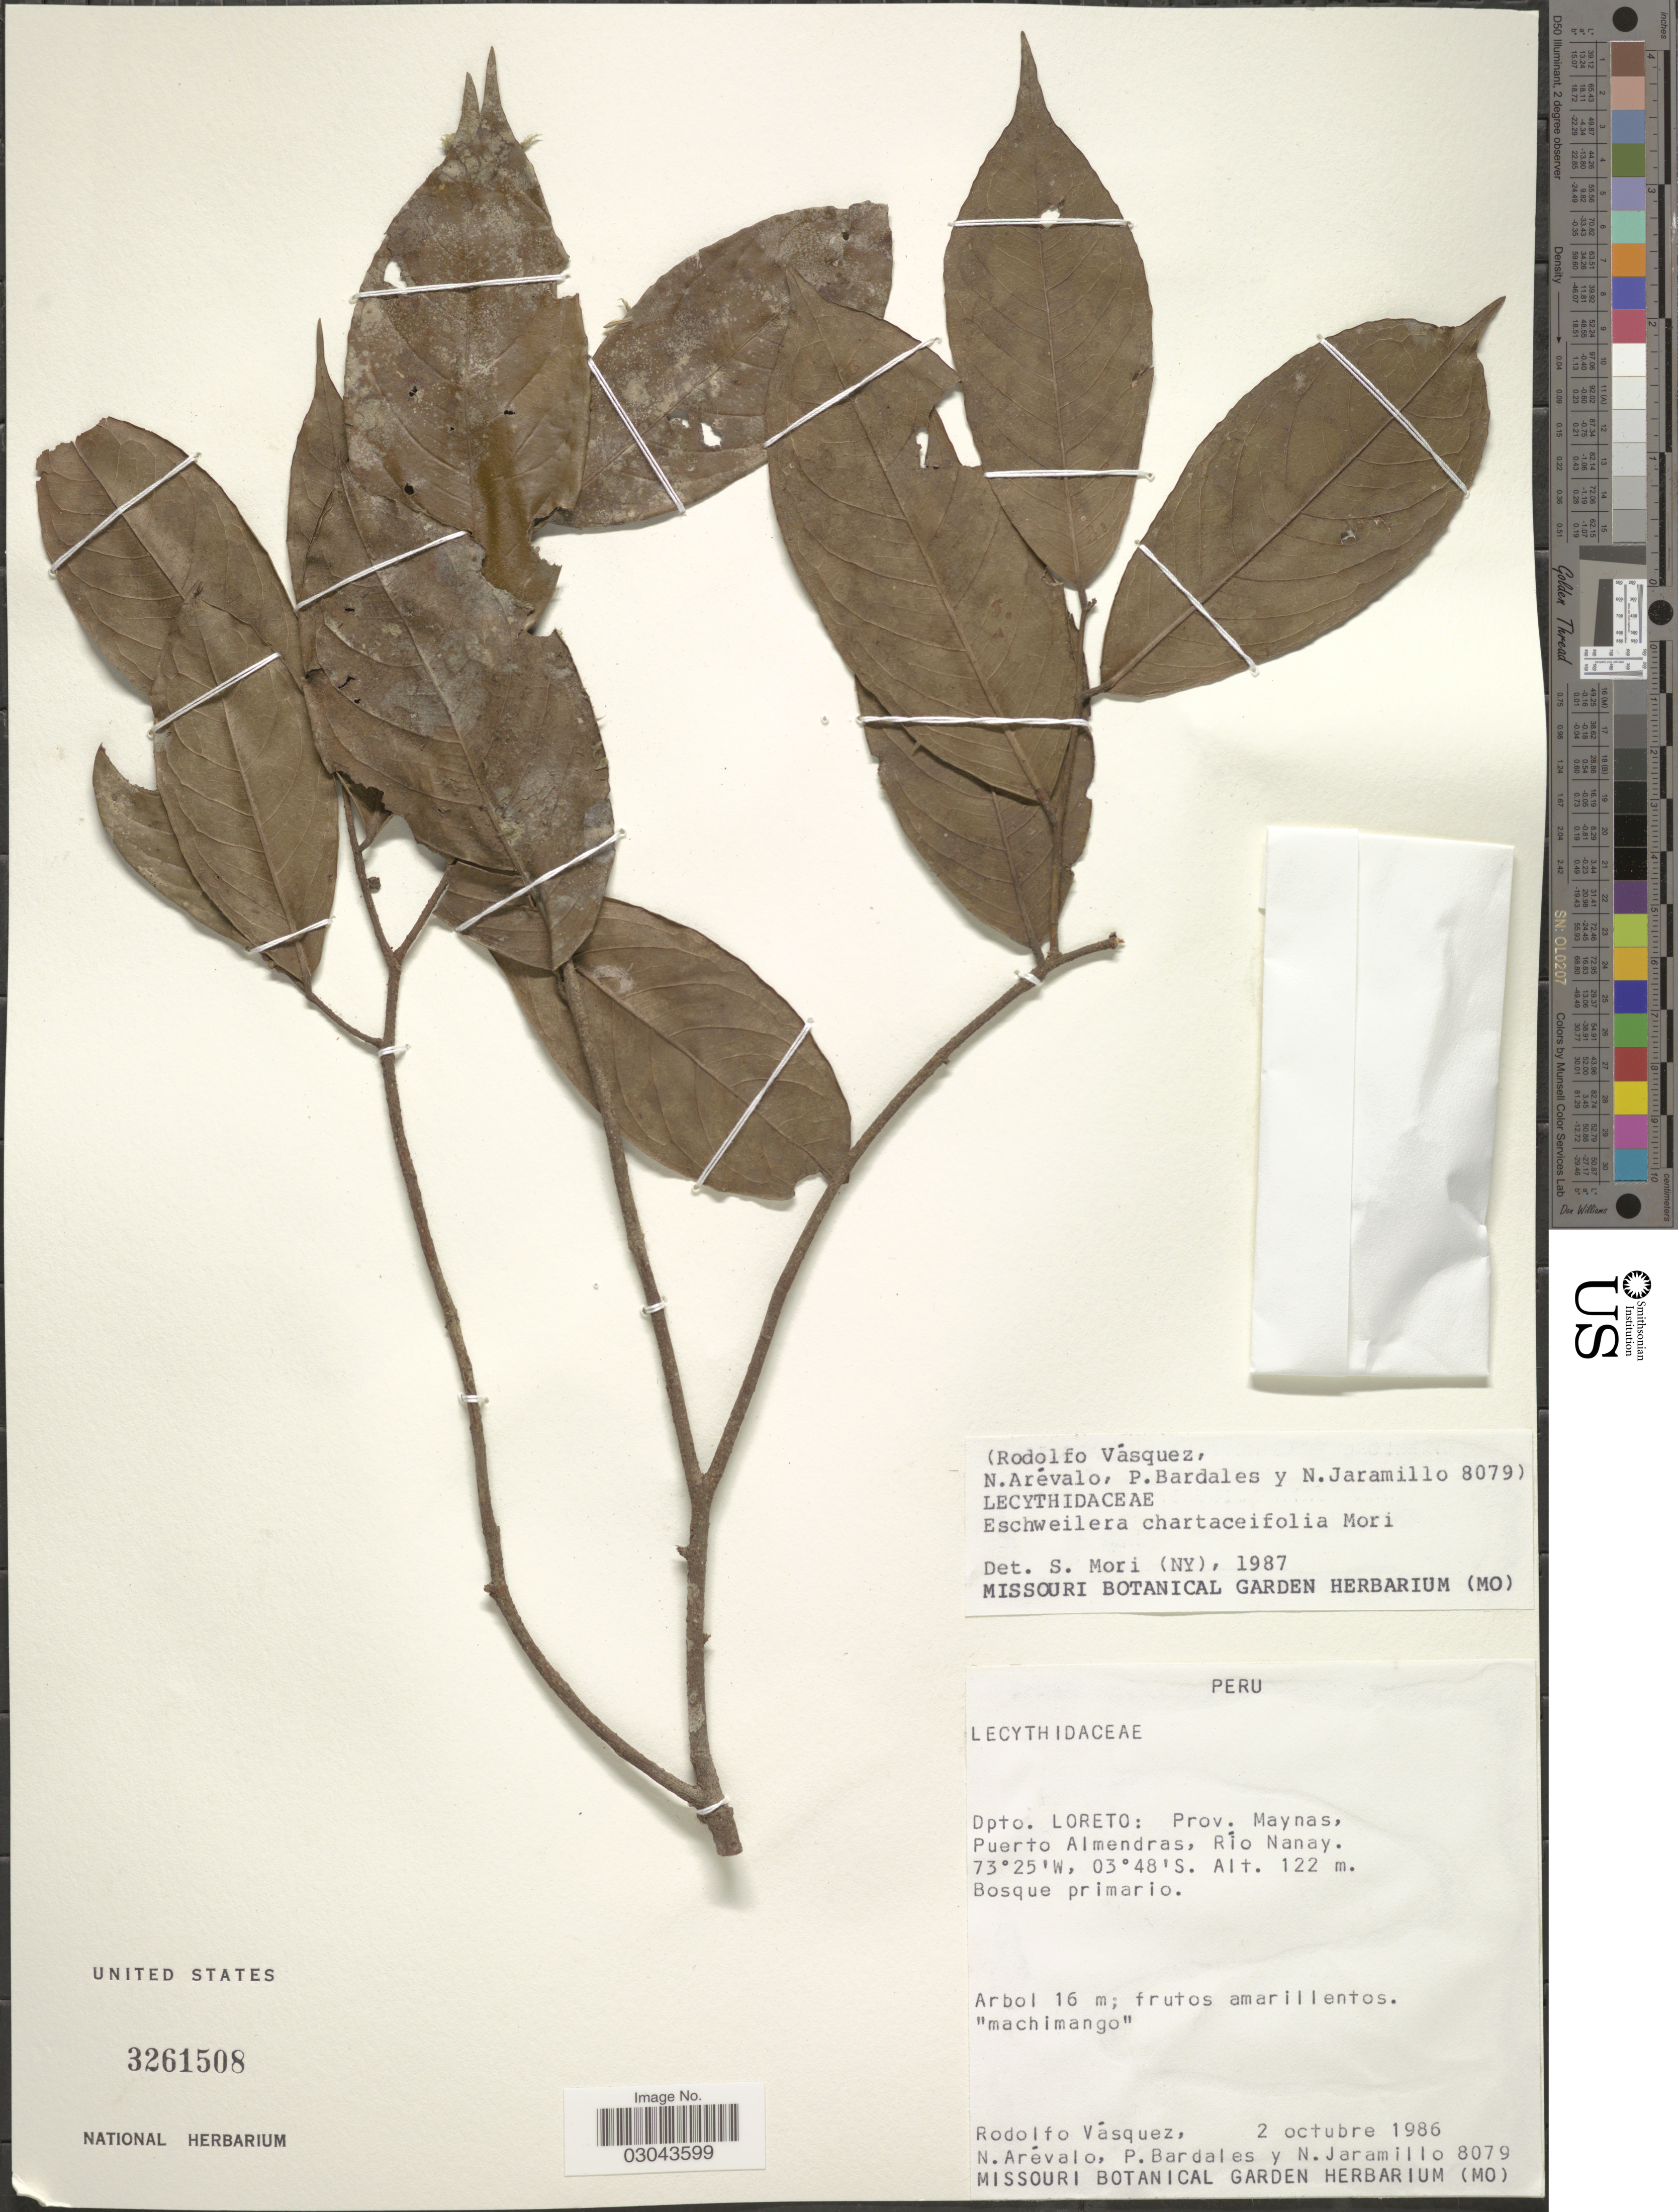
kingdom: Plantae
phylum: Tracheophyta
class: Magnoliopsida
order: Ericales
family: Lecythidaceae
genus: Eschweilera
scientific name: Eschweilera chartaceifolia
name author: S.A. Mori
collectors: R. Vásquez, N. Arévalo, P. Bardales & N. Jaramillo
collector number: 8079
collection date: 1986-10-02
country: Peru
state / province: Loreto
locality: Dpto. Loreto: Prov. Maynas, Puerto Almendras, Río Nanay.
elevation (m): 122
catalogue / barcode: US 3261508